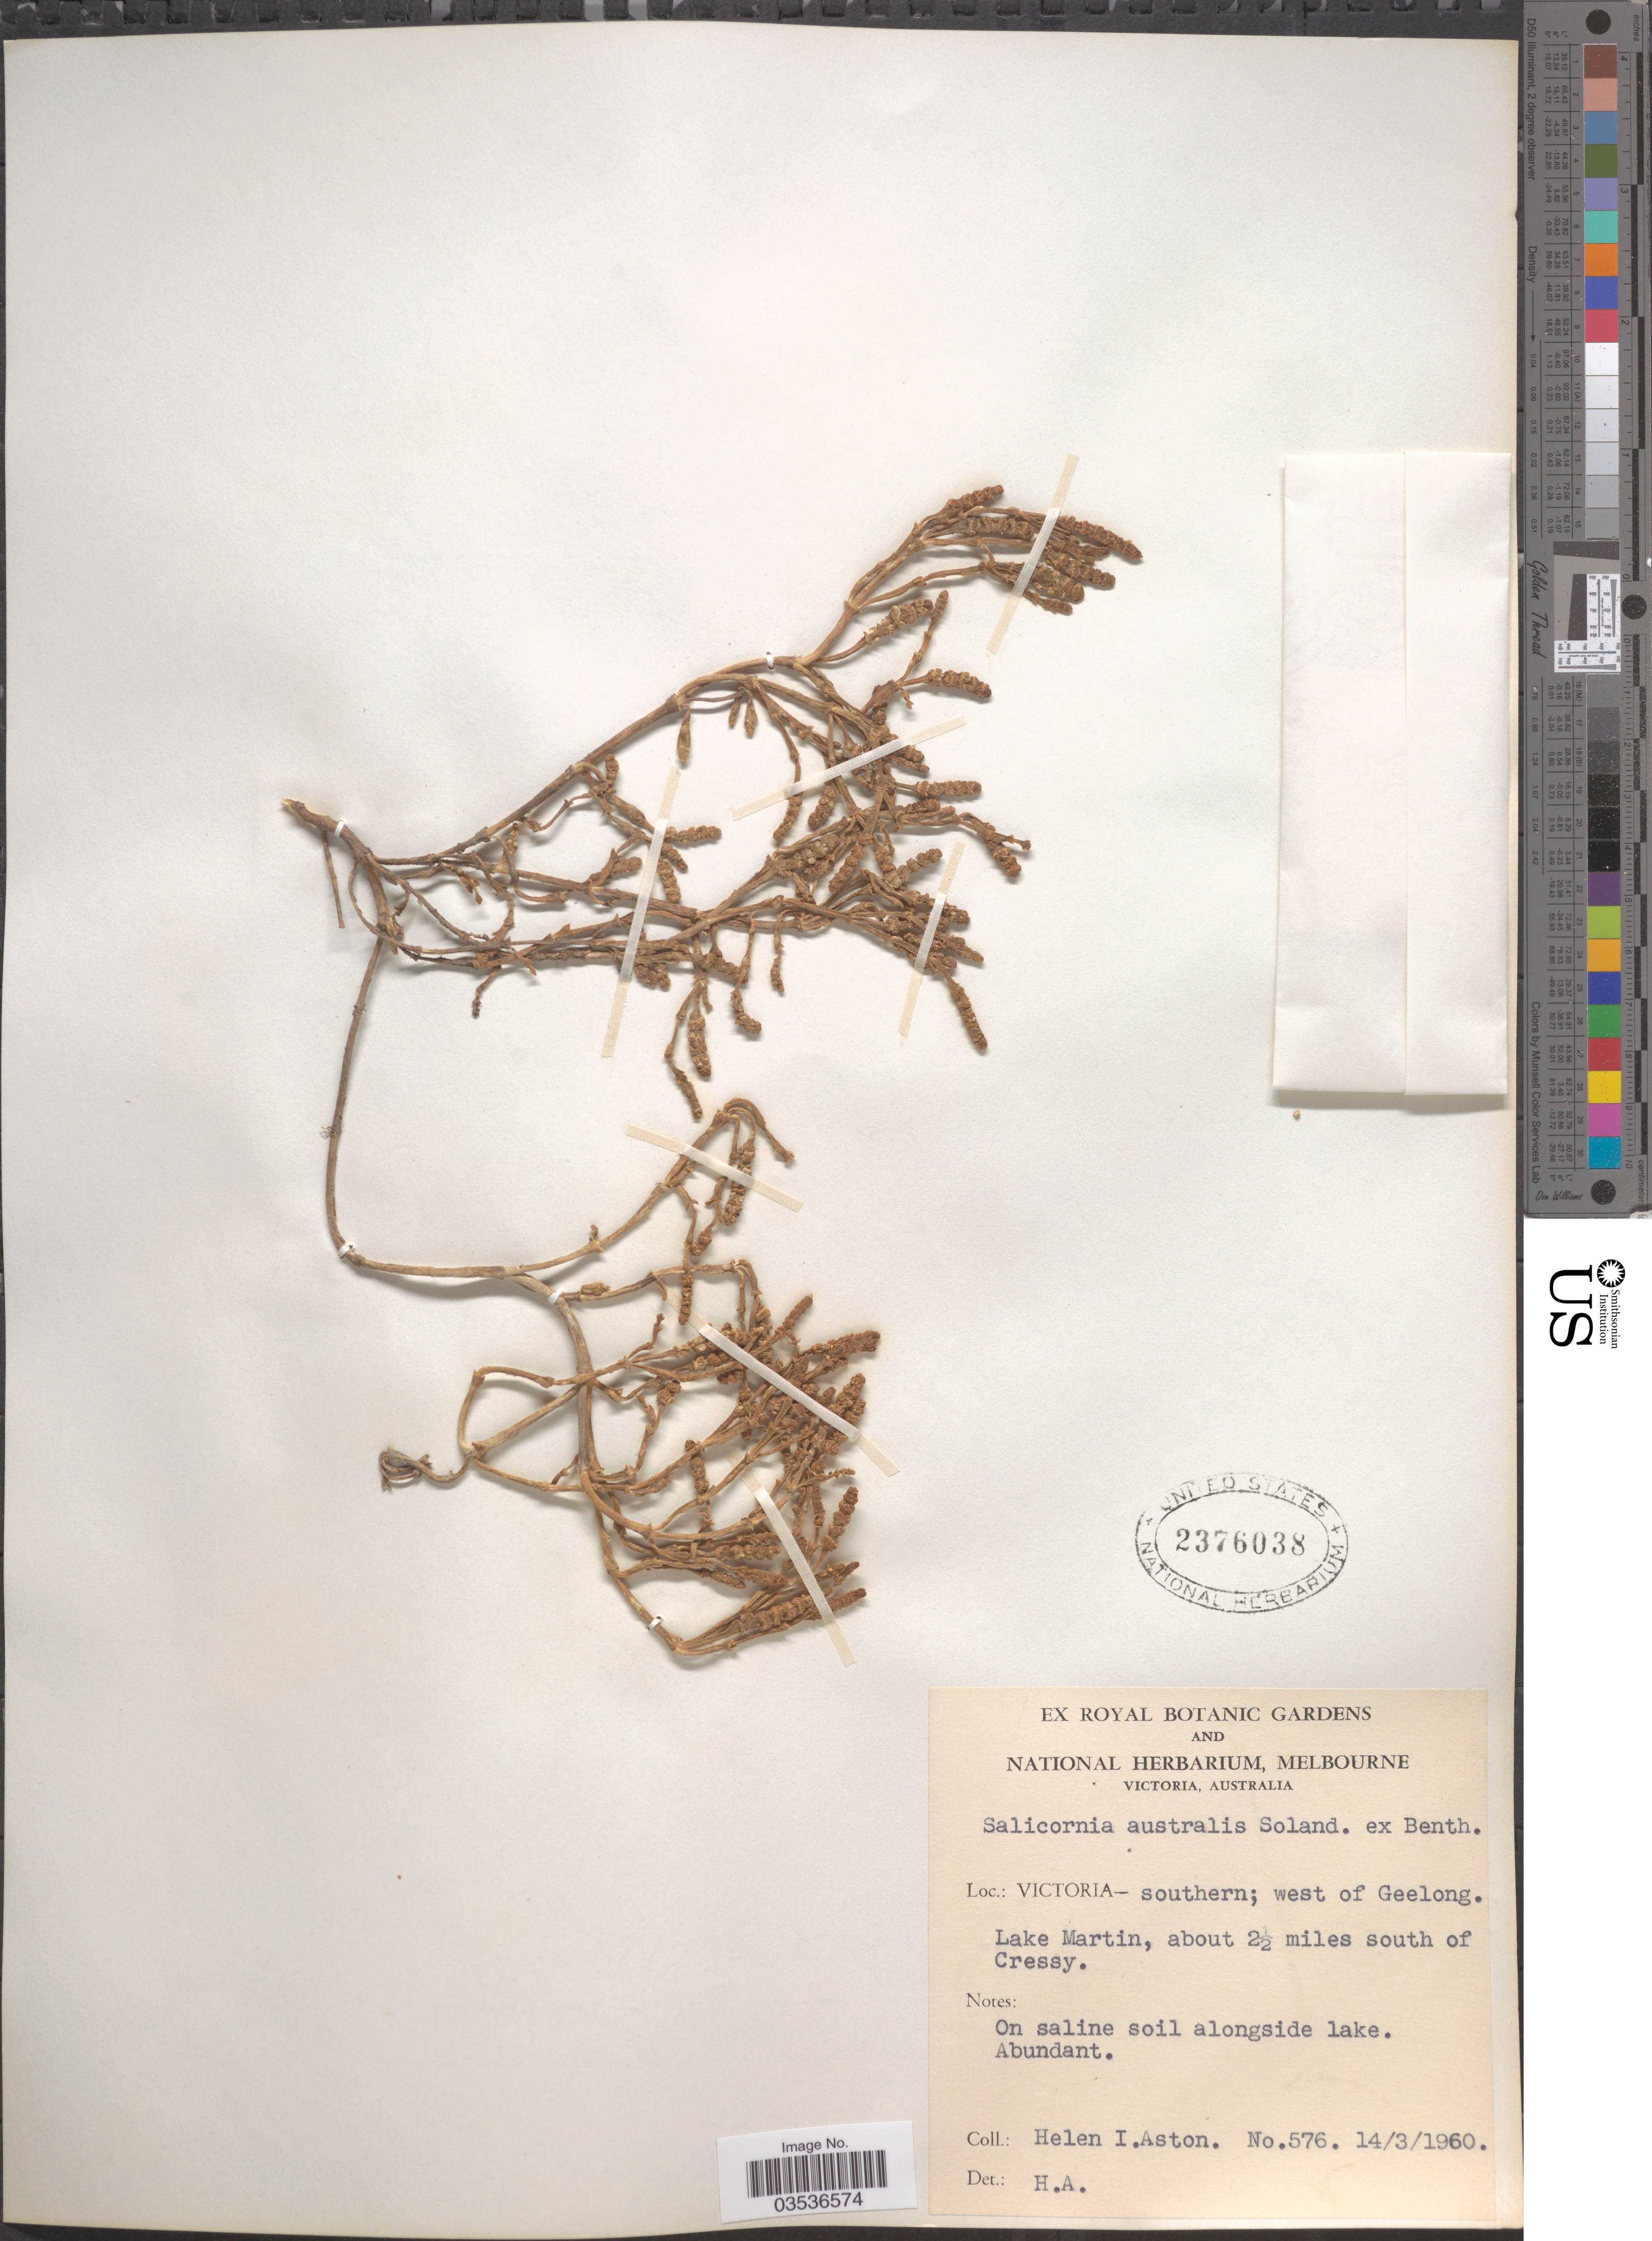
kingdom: Plantae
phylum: Tracheophyta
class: Magnoliopsida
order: Caryophyllales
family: Amaranthaceae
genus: Salicornia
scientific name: Salicornia quinqueflora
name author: Bunge ex Ung.-Sternb.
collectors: H. I. Aston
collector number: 576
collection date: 1960-03-14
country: Australia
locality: Victoria- southern; west of Geelong. Lake Martin, about 2½ miles south of Cressy.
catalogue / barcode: US 2376038